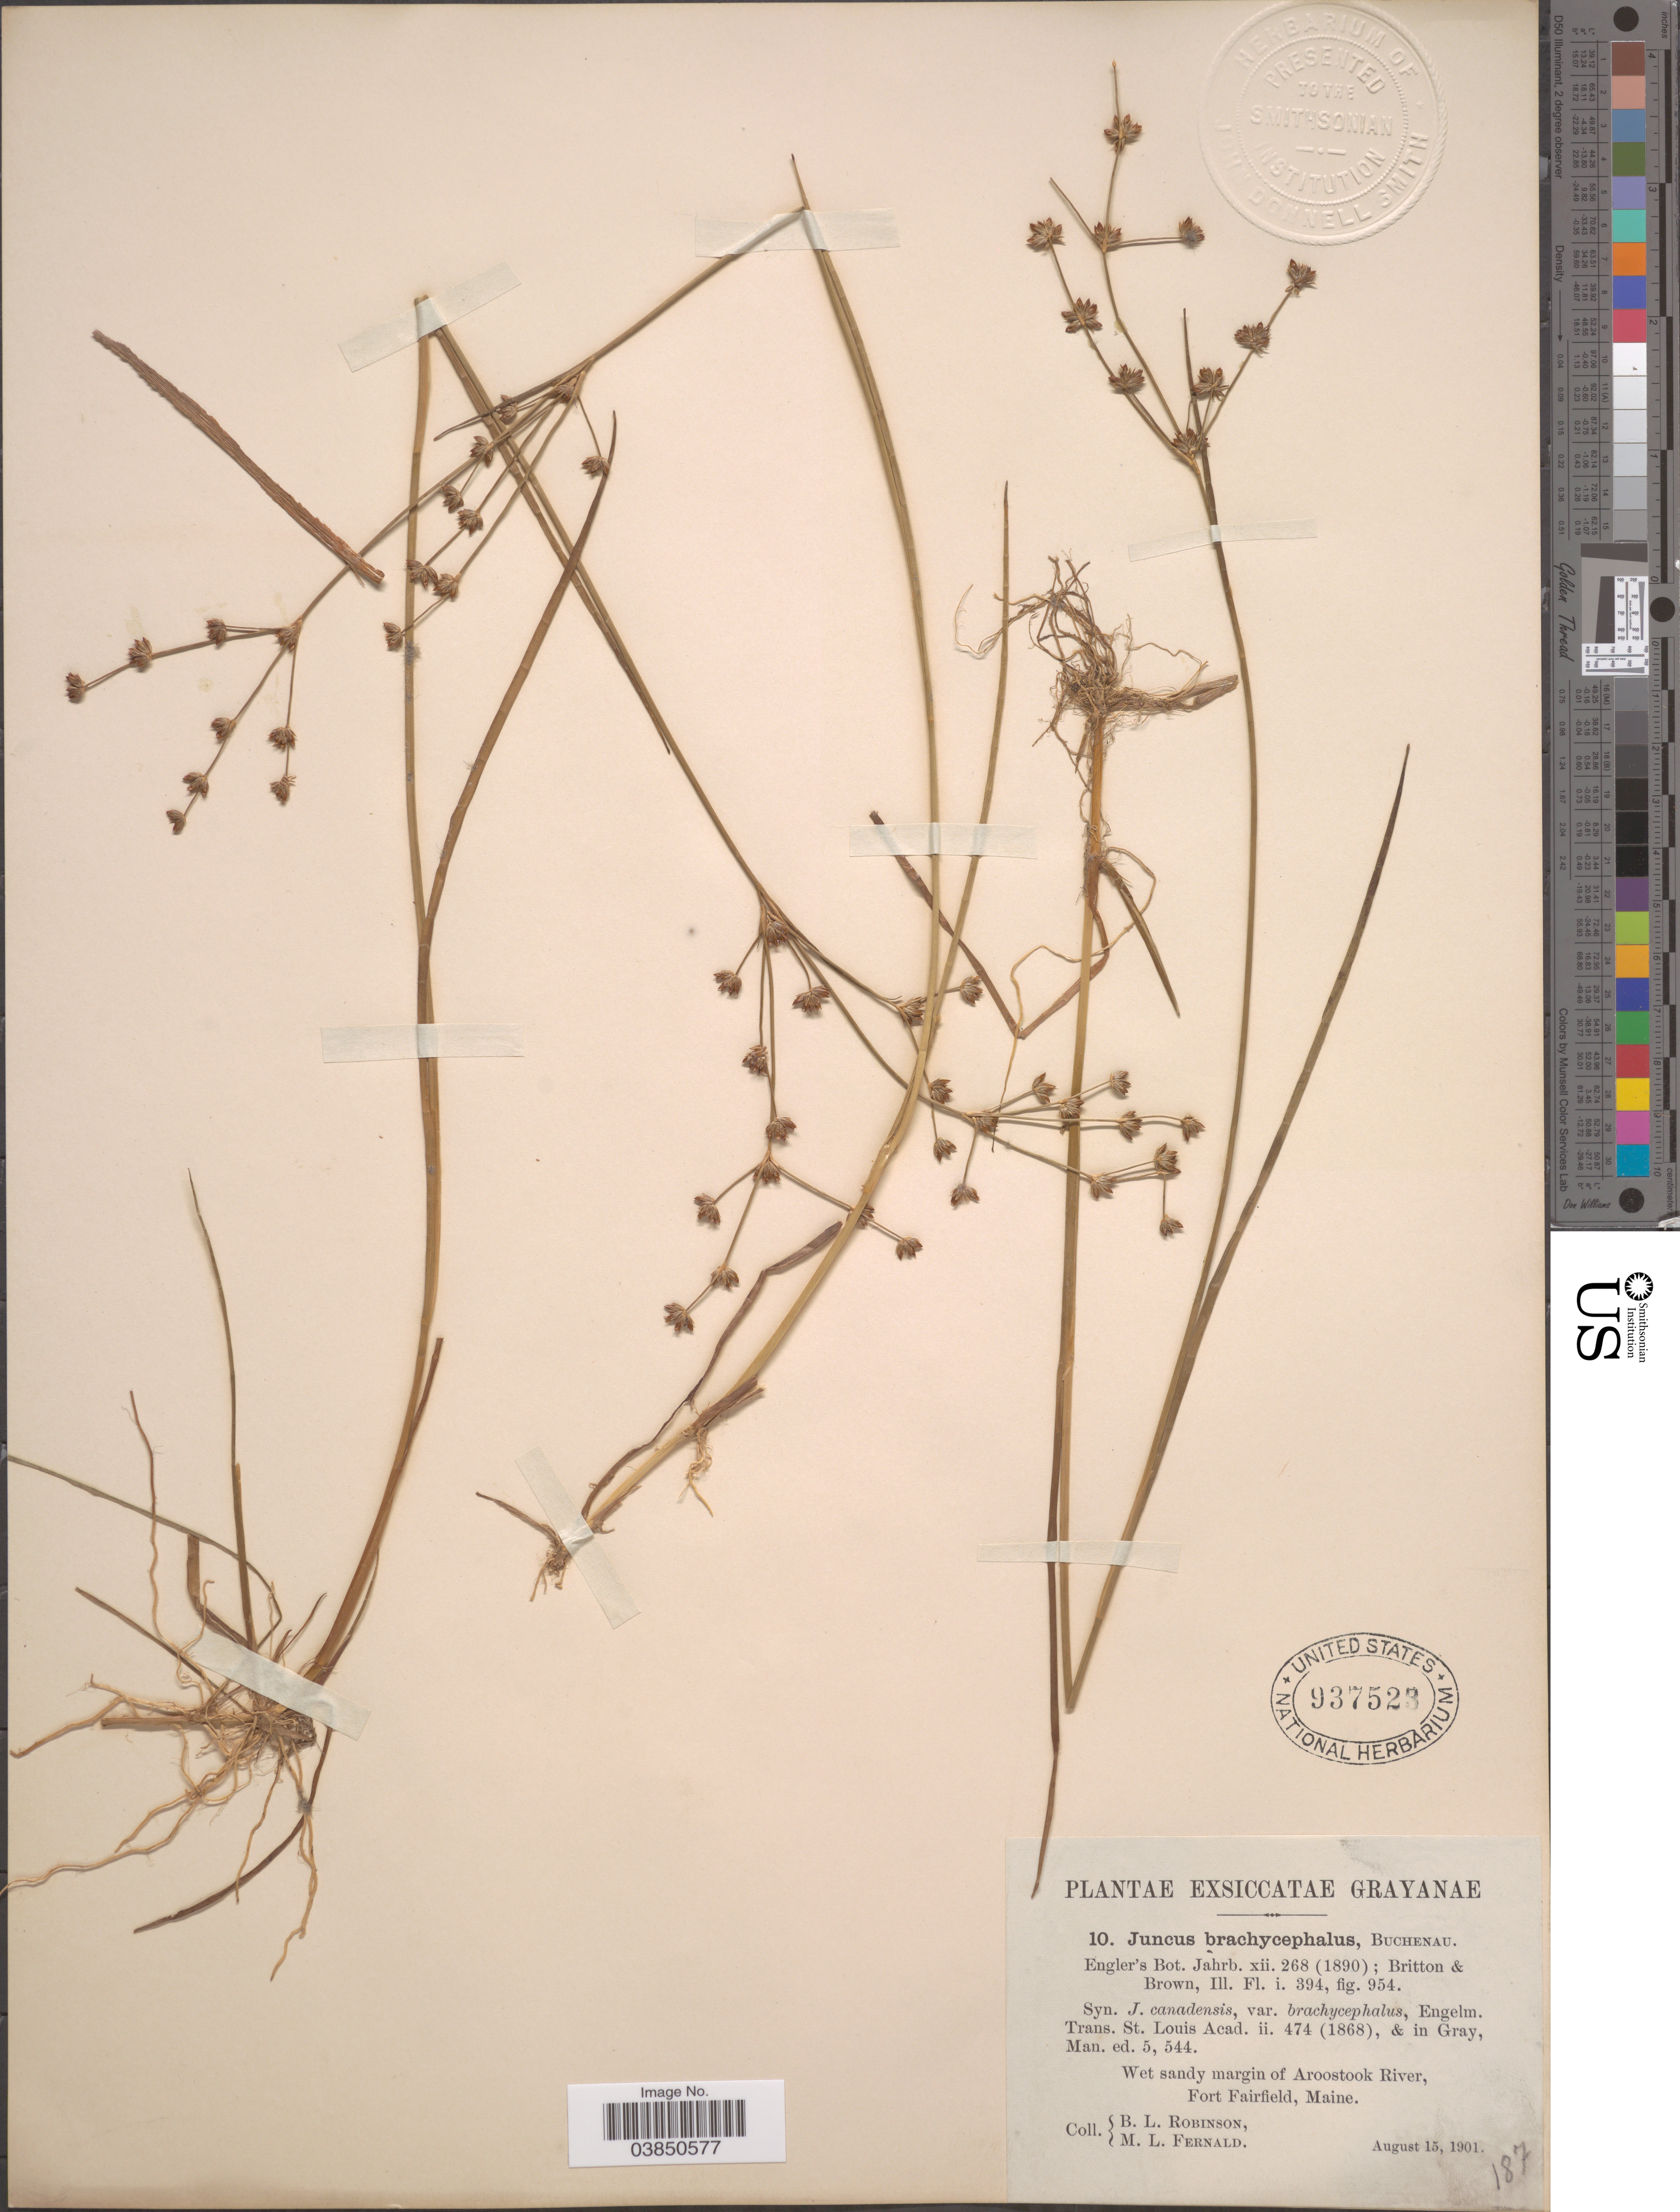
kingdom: Plantae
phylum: Tracheophyta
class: Liliopsida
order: Poales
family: Juncaceae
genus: Juncus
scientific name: Juncus brachycephalus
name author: (Engelm.) Buchenau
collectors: B. L. Robinson & M. L. Fernald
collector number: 10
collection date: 1901-08-15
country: United States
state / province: Maine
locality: Margin of Aroostook River, Fort Fairfield.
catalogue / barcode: US 937523